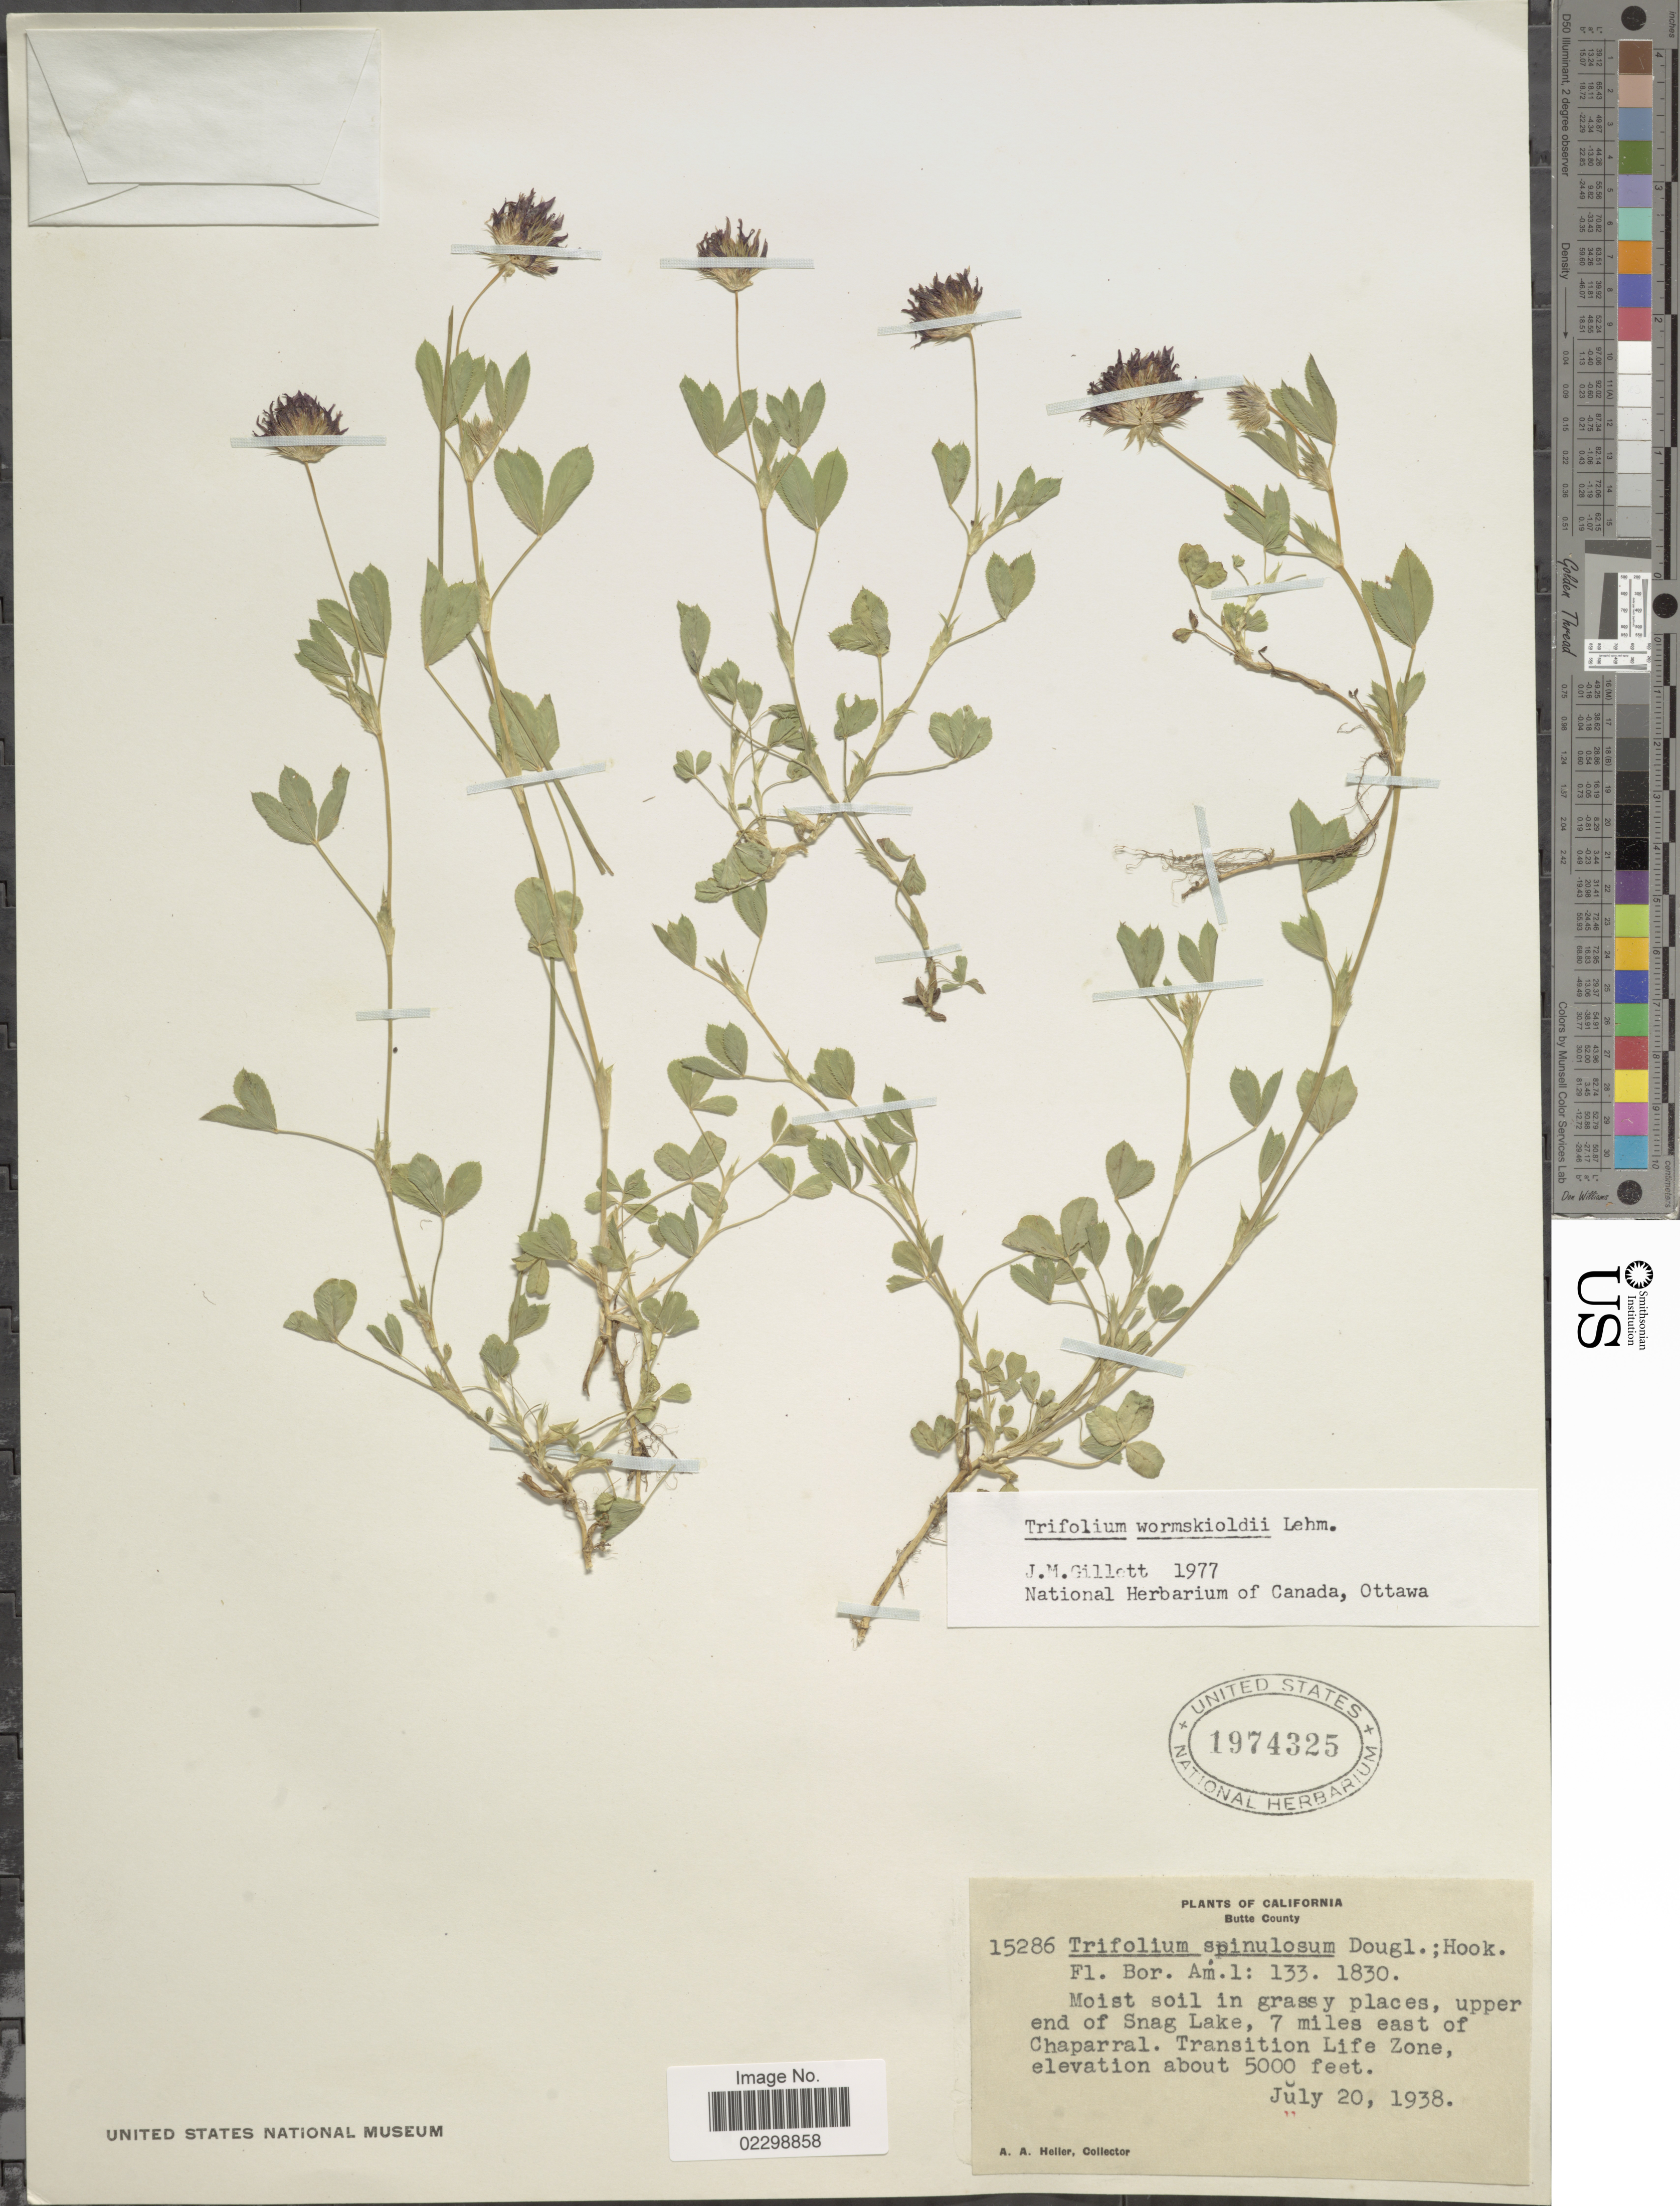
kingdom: Plantae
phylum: Tracheophyta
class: Magnoliopsida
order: Fabales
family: Fabaceae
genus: Trifolium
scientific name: Trifolium wormskioldii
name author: Lehm.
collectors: A. A. Heller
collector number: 152856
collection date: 1938-07-20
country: United States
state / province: California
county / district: Butte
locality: Butte County, moist soil in grassy places, upper end of Snag Lake, 7 miles east of Chaparral, Transition Life Zone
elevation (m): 1524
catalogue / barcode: US 1974325